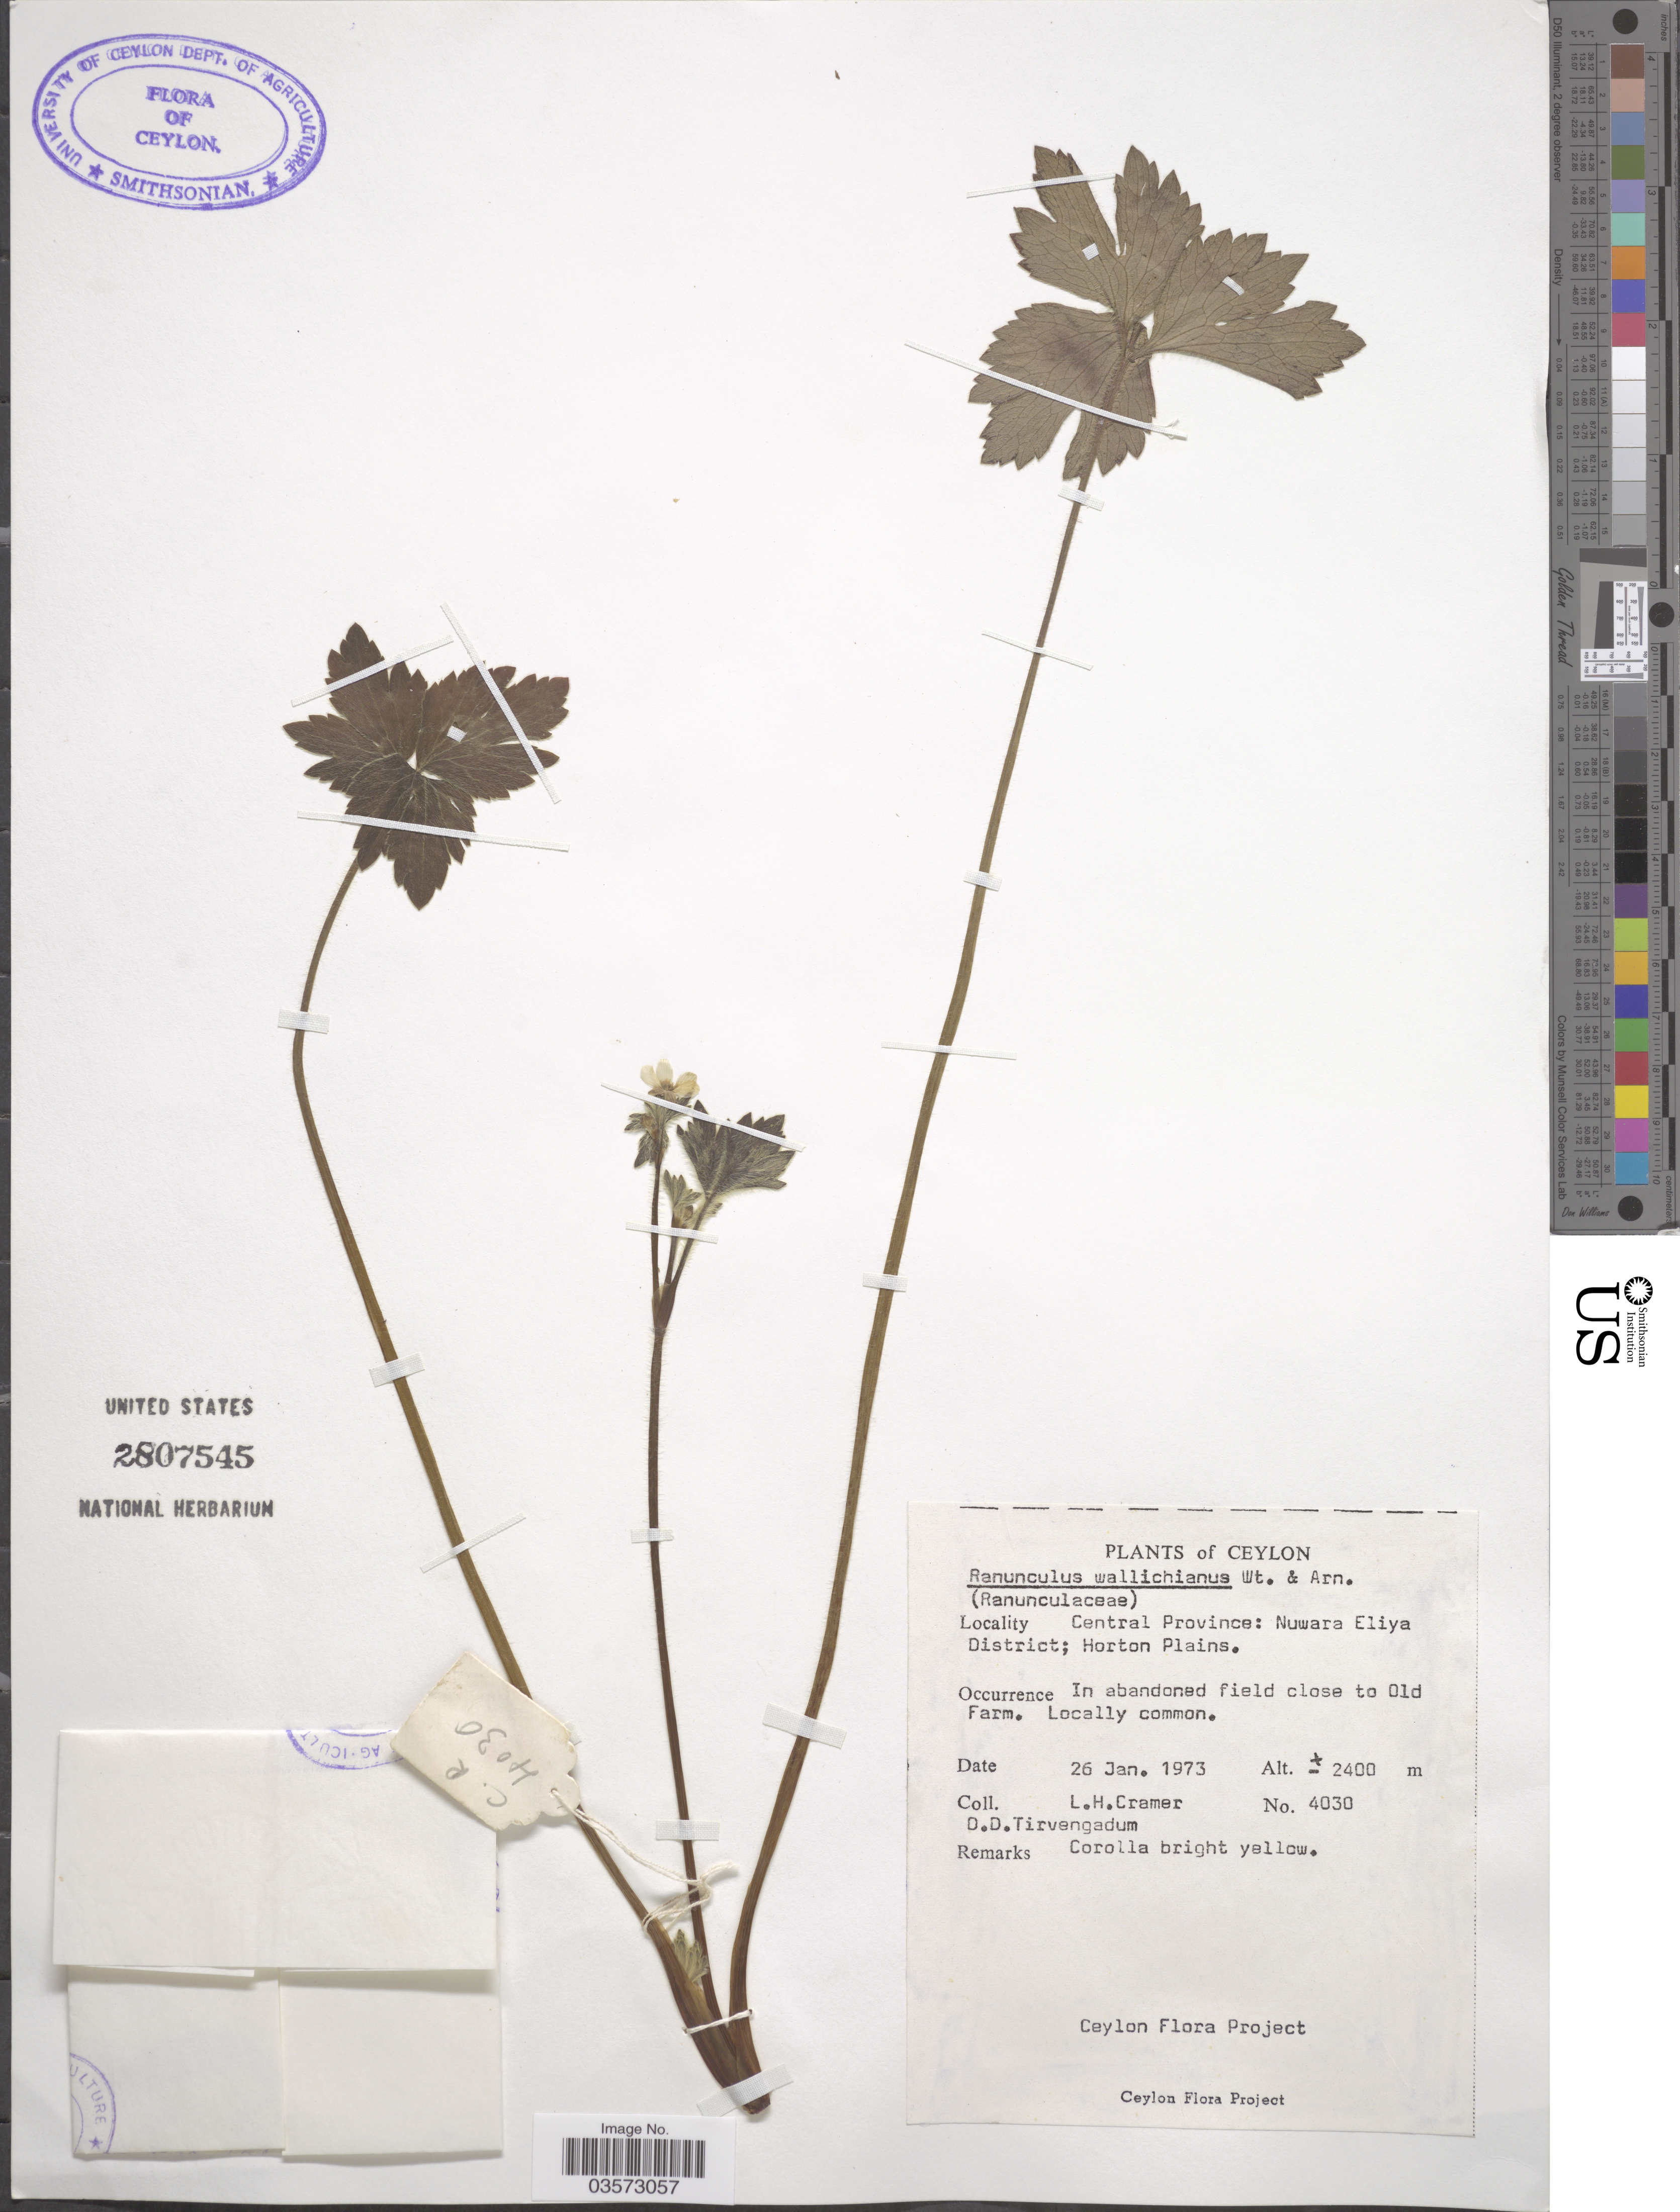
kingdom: Plantae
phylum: Tracheophyta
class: Magnoliopsida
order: Ranunculales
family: Ranunculaceae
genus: Ranunculus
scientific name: Ranunculus wallichianus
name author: Wight & Arn.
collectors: L. H. Cramer & D. Tirvengadum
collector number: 4030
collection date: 1973-01-26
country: Sri Lanka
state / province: Central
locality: Ceylon. Nuwara Eliya District; Horton Plains. In abandoned field close to Old Farm.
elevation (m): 2400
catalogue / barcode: US 2807545